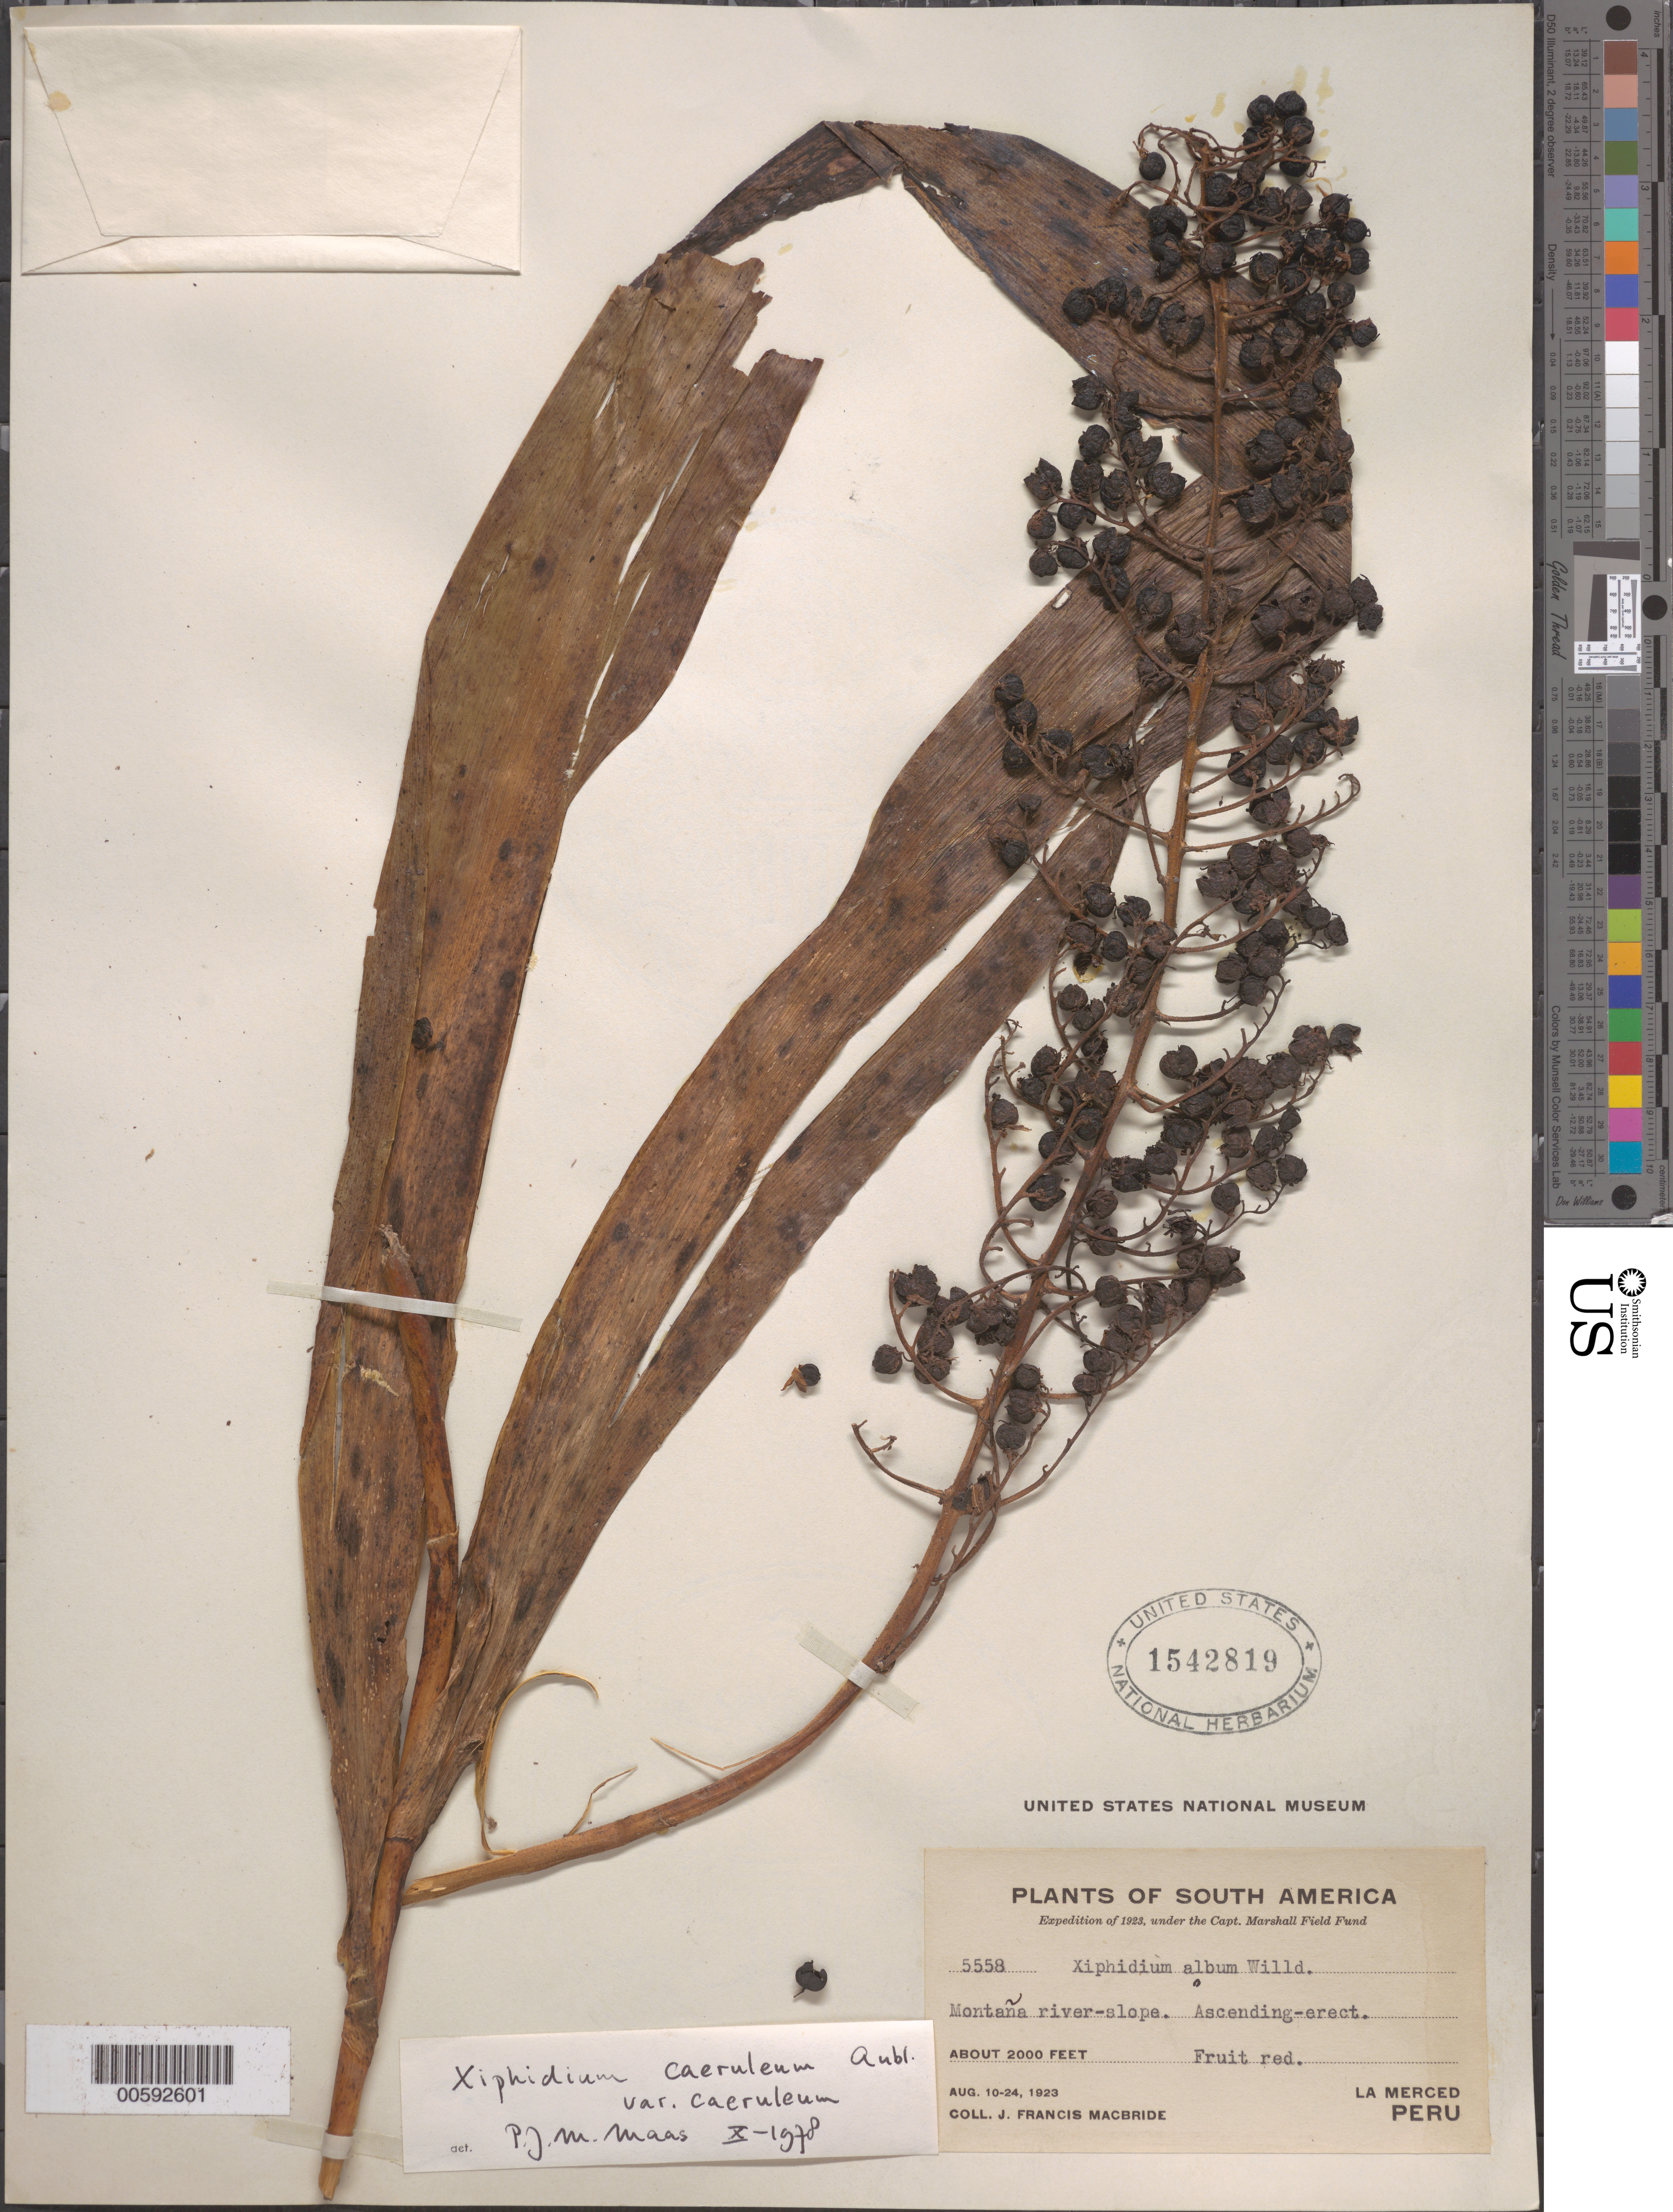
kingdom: Plantae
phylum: Tracheophyta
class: Liliopsida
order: Commelinales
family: Haemodoraceae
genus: Xiphidium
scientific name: Xiphidium caeruleum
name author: Aubl.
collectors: J. F. Macbride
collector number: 5558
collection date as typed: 10 Aug 1923 to 24 Aug 1923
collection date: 1923-08-10/1923-08-24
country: Peru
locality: La Merced, Montana River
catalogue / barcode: US 1542819